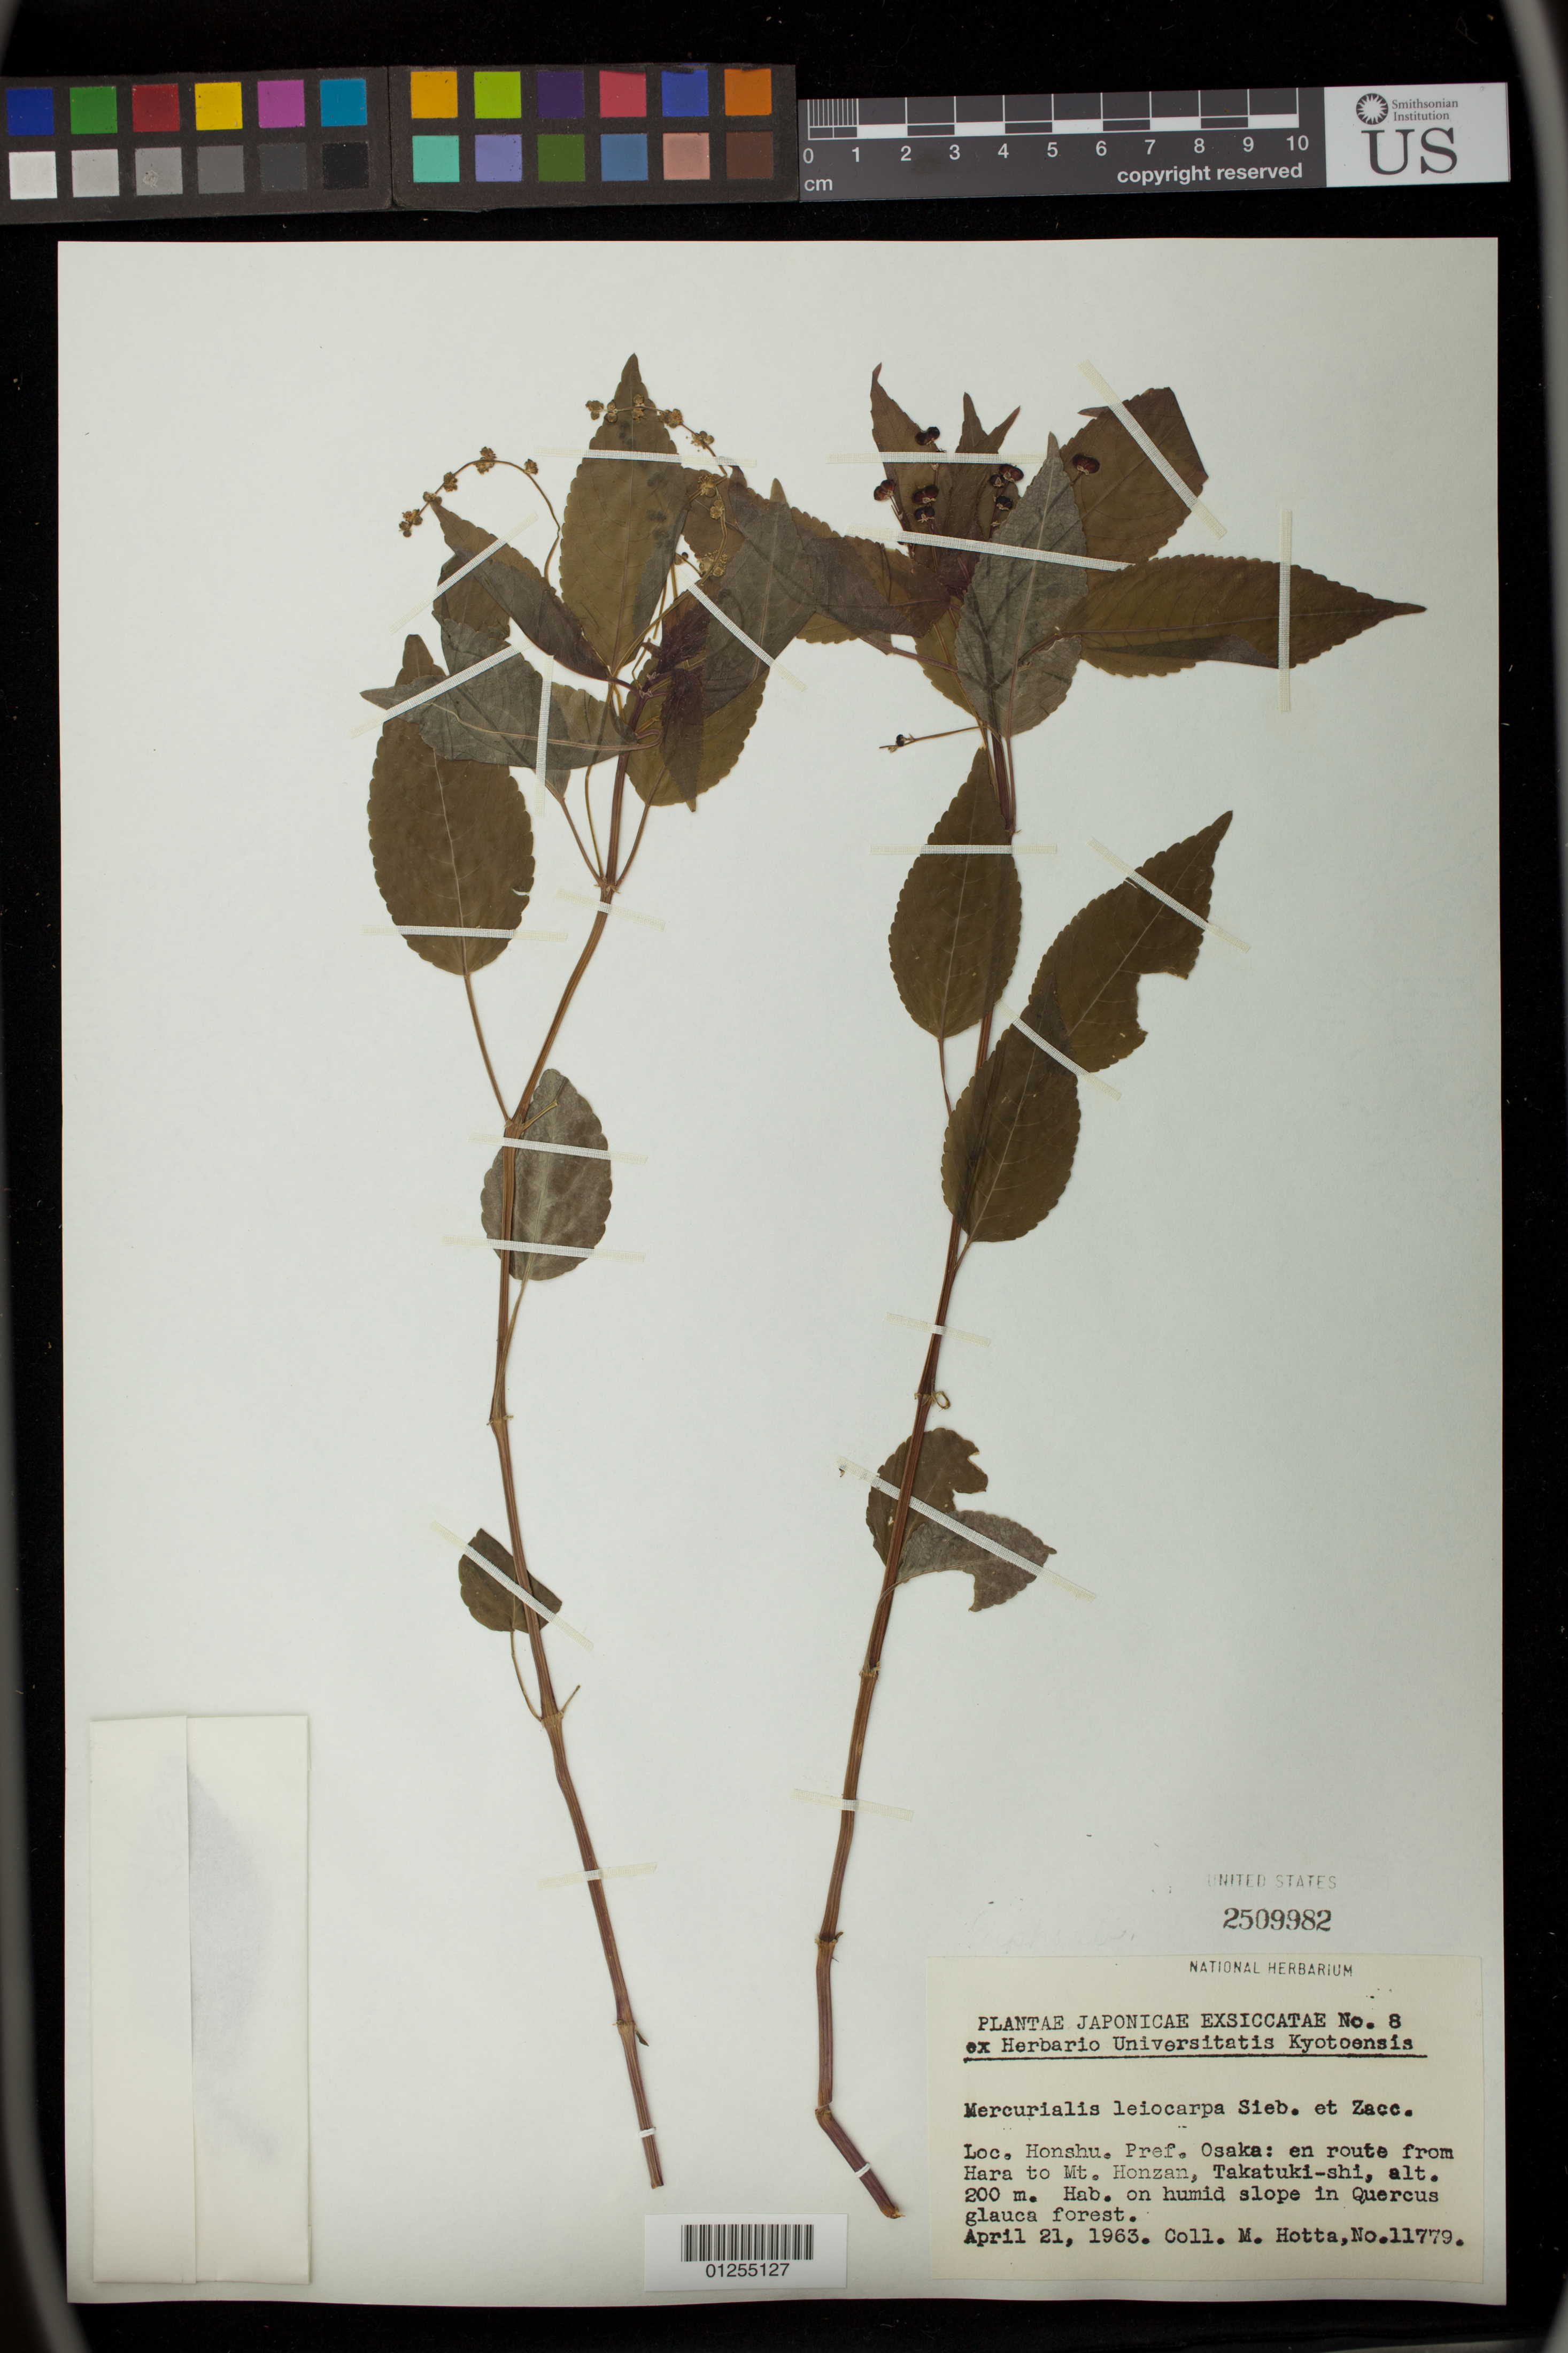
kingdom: Plantae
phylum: Tracheophyta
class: Magnoliopsida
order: Malpighiales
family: Euphorbiaceae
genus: Mercurialis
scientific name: Mercurialis leiocarpa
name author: Siebold & Zucc.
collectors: M. Hotta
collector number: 11779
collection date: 1963-04-21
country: Japan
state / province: Osaka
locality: Loc. Honshu. en route from Hara to Mt. Honzan, Takatuki-shi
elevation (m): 200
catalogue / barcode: US 2509982